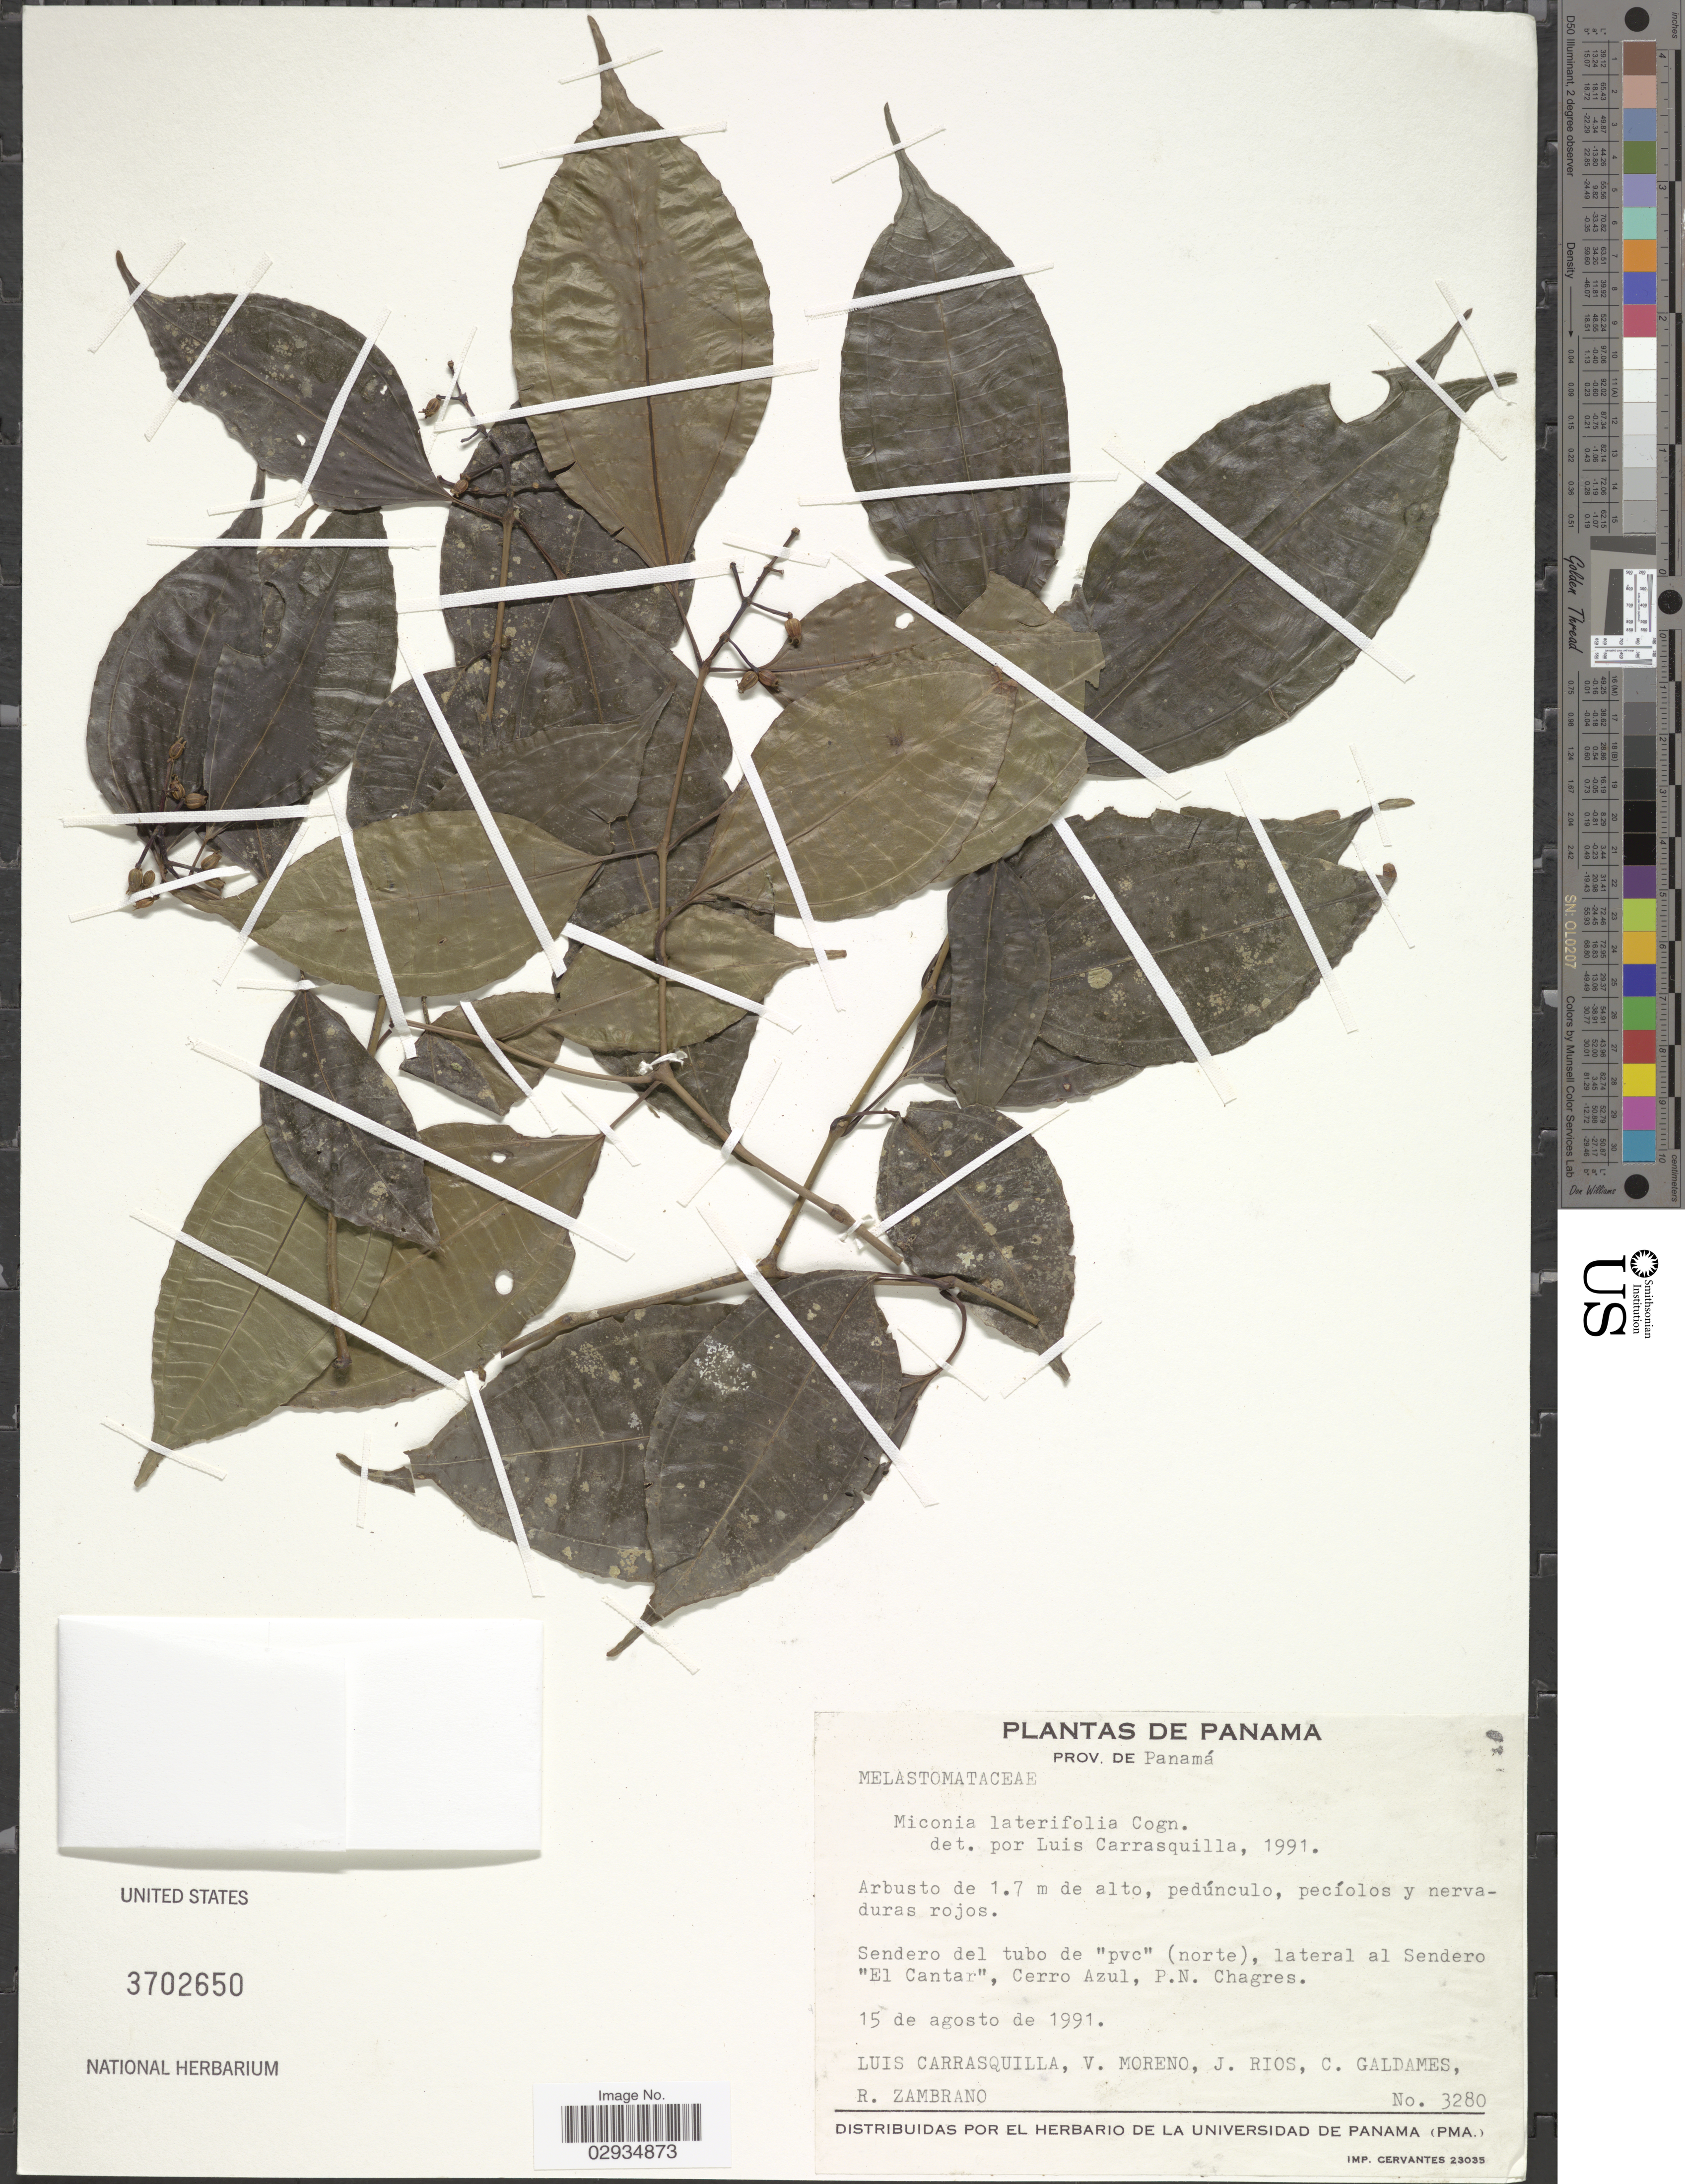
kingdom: Plantae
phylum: Tracheophyta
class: Magnoliopsida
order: Myrtales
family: Melastomataceae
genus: Miconia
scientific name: Miconia lateriflora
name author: Cogn.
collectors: L. Carrasquilla, V. Moreno, J. Rios, C. Galdames & R. Zambrano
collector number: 3280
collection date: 1991-08-15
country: Panama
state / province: Panamá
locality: Sendero del tubo de "pvc" (norte), lateral al Sendero "El Cantar", Cerro Azul, P.N. Chagres.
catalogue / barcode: US 3702650